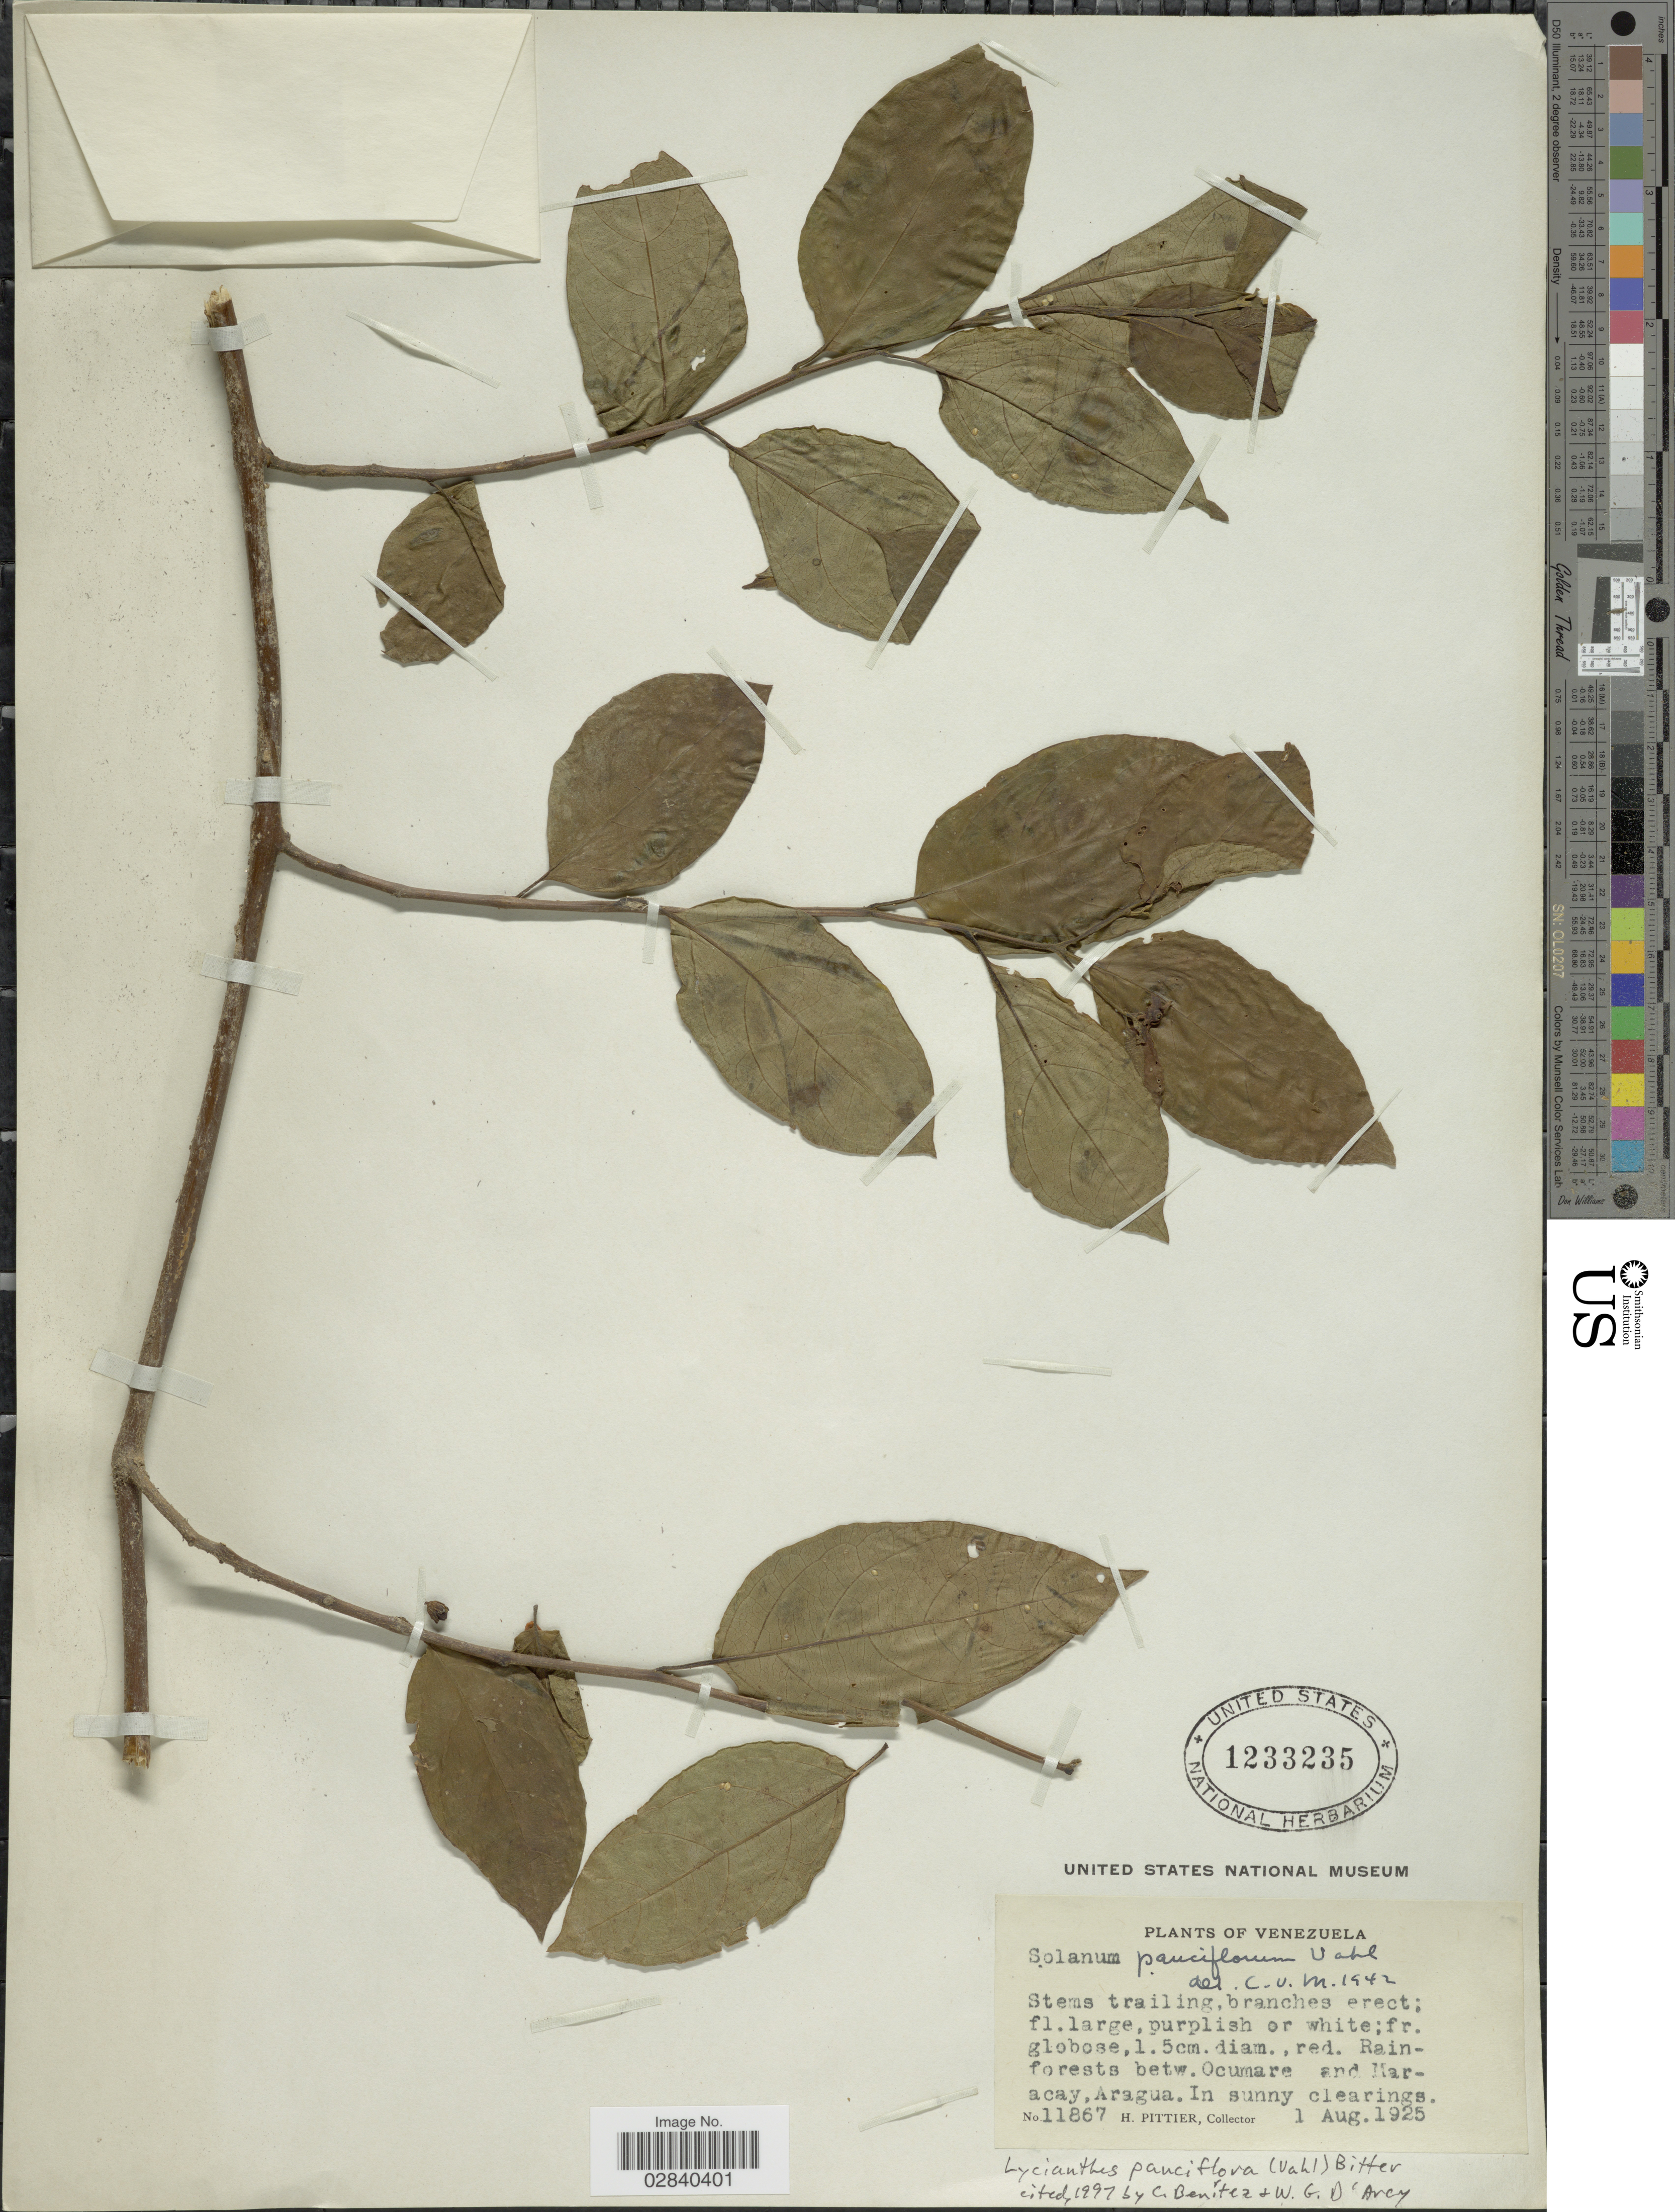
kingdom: Plantae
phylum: Tracheophyta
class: Magnoliopsida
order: Solanales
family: Solanaceae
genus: Lycianthes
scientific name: Lycianthes pauciflora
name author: (Vahl) Bitter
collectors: H. F. Pittier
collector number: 11867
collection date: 1925-08-01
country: Venezuela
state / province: Aragua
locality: Ocumare and Maracay.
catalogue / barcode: US 1233235